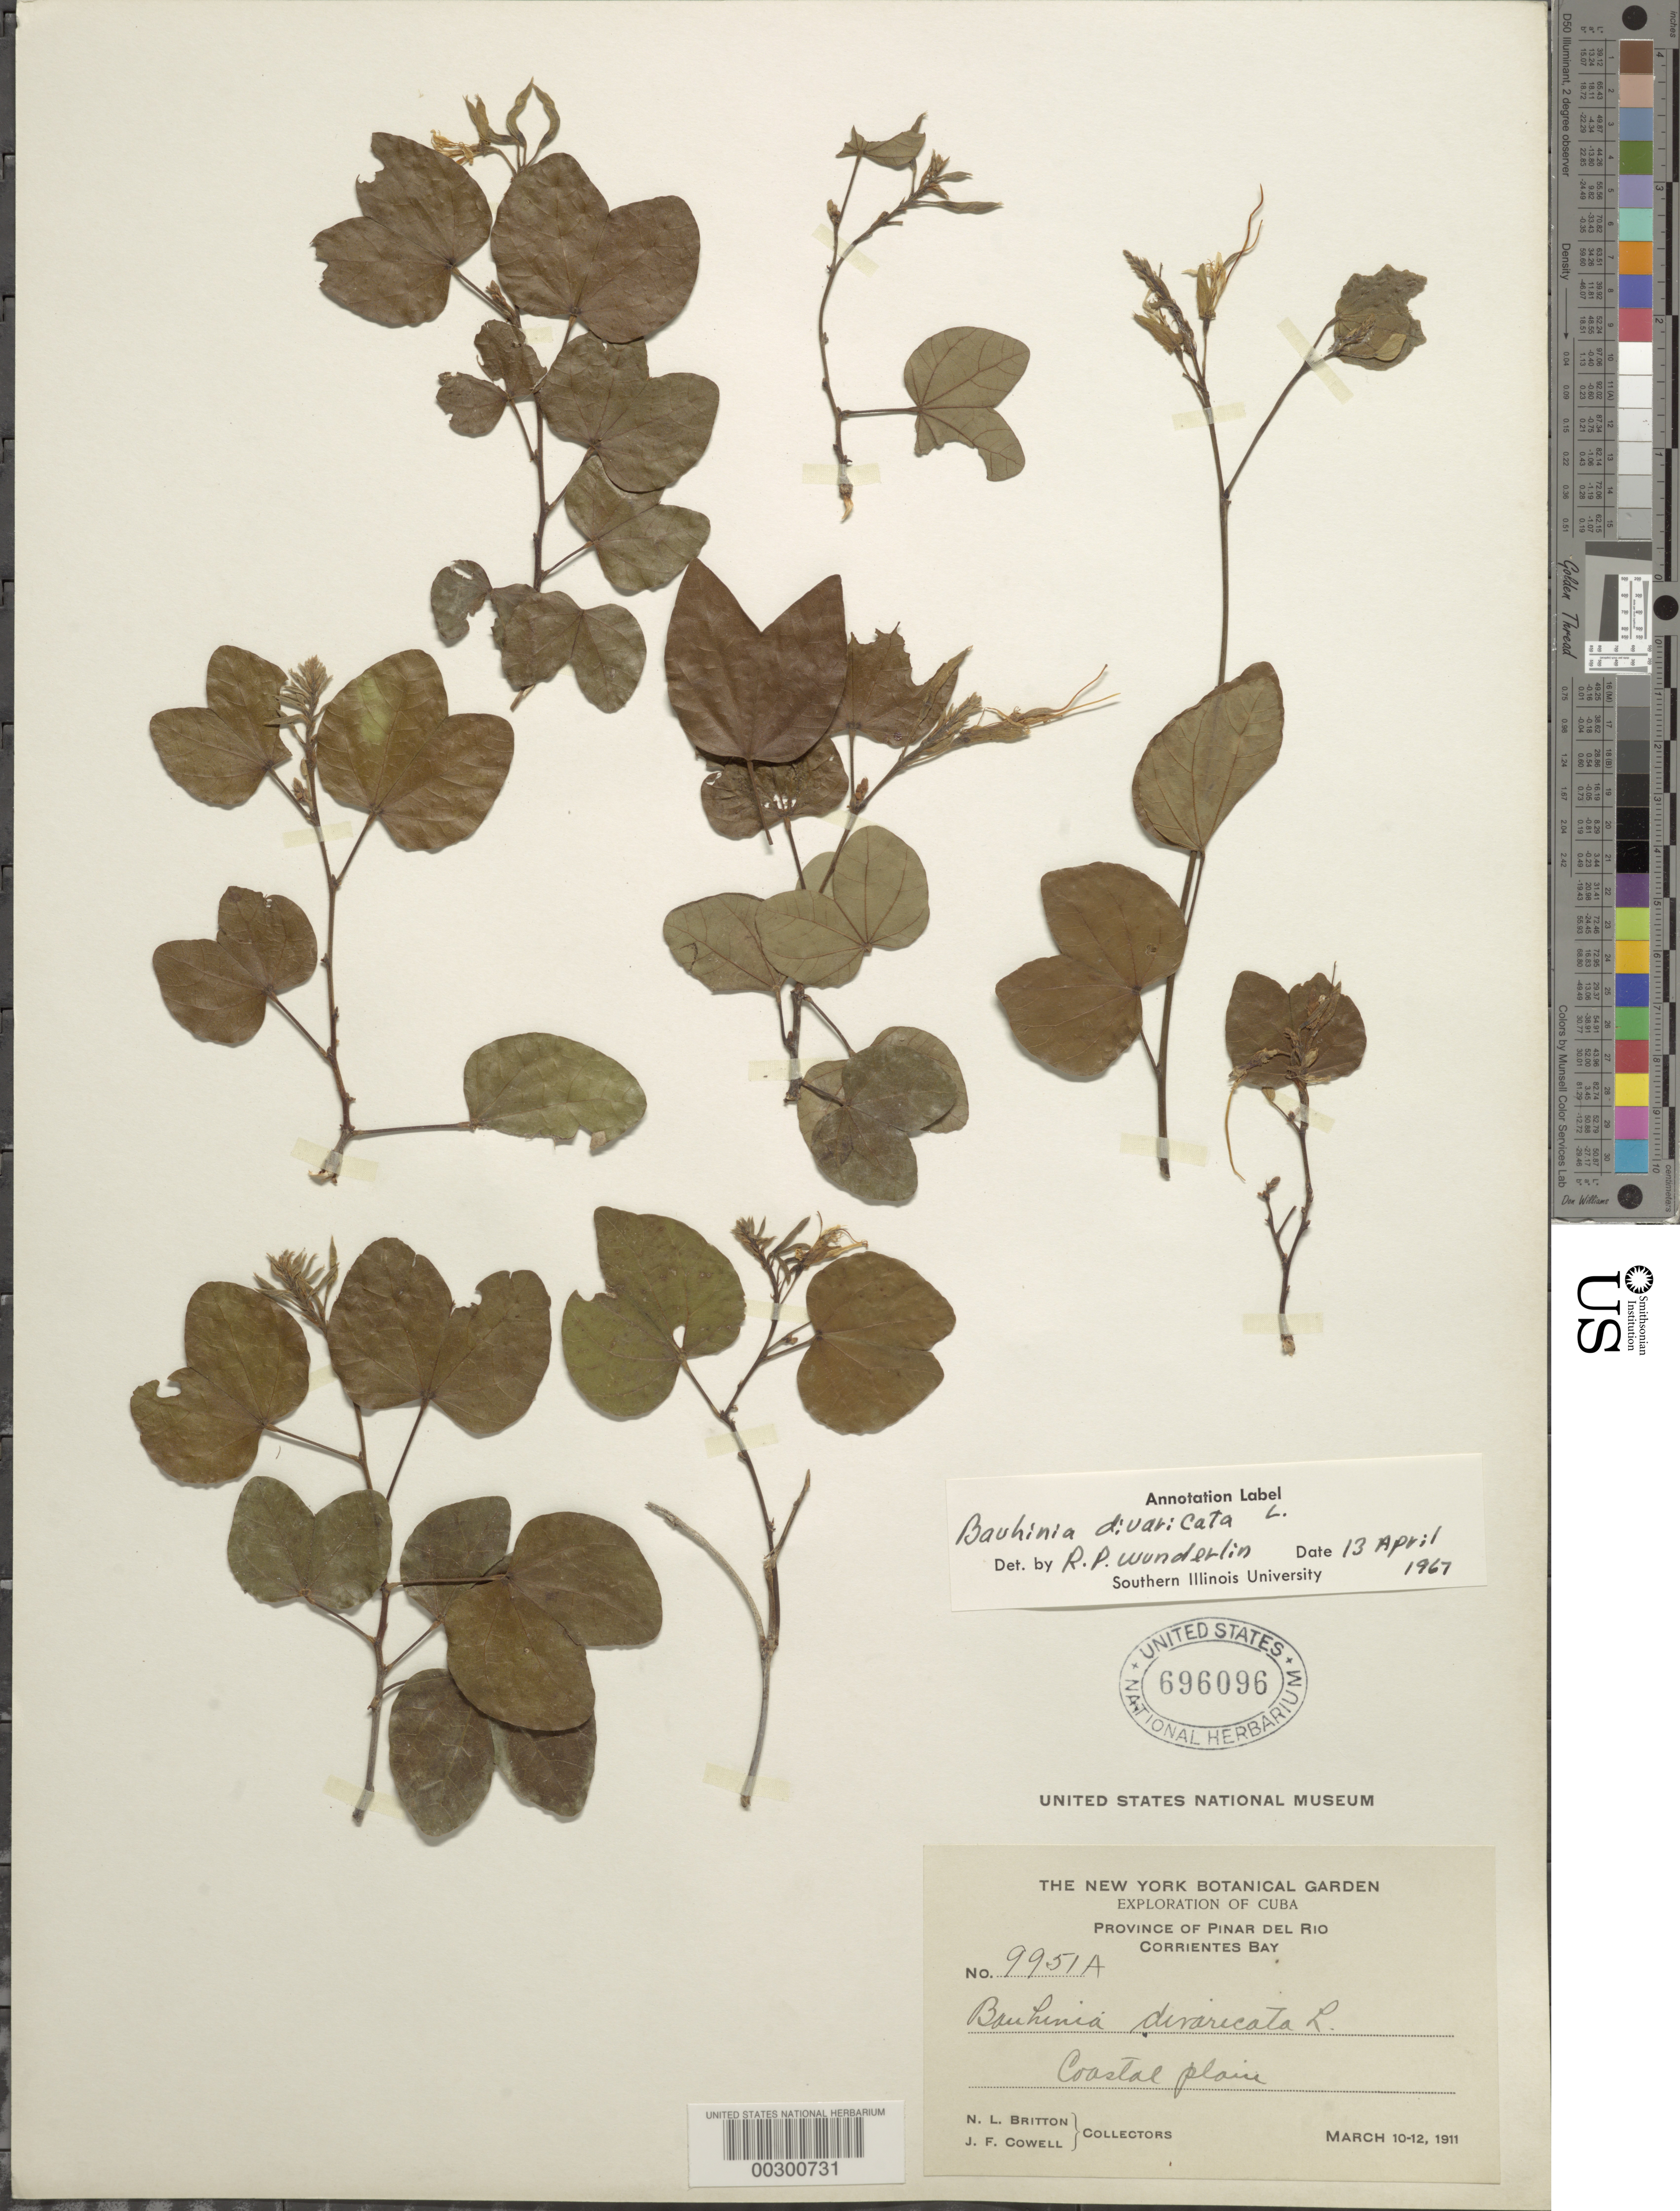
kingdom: Plantae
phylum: Tracheophyta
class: Magnoliopsida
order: Fabales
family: Fabaceae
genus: Bauhinia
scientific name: Bauhinia divaricata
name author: L.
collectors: N. Britton & J. F. Cowell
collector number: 9951a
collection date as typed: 10 Mar 1911 to 12 Mar 1911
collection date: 1911-03-10/1911-03-12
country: Cuba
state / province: Pinar del Río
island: Greater Antilles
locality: Corrientes bay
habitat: Coastal plain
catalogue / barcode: US 690096